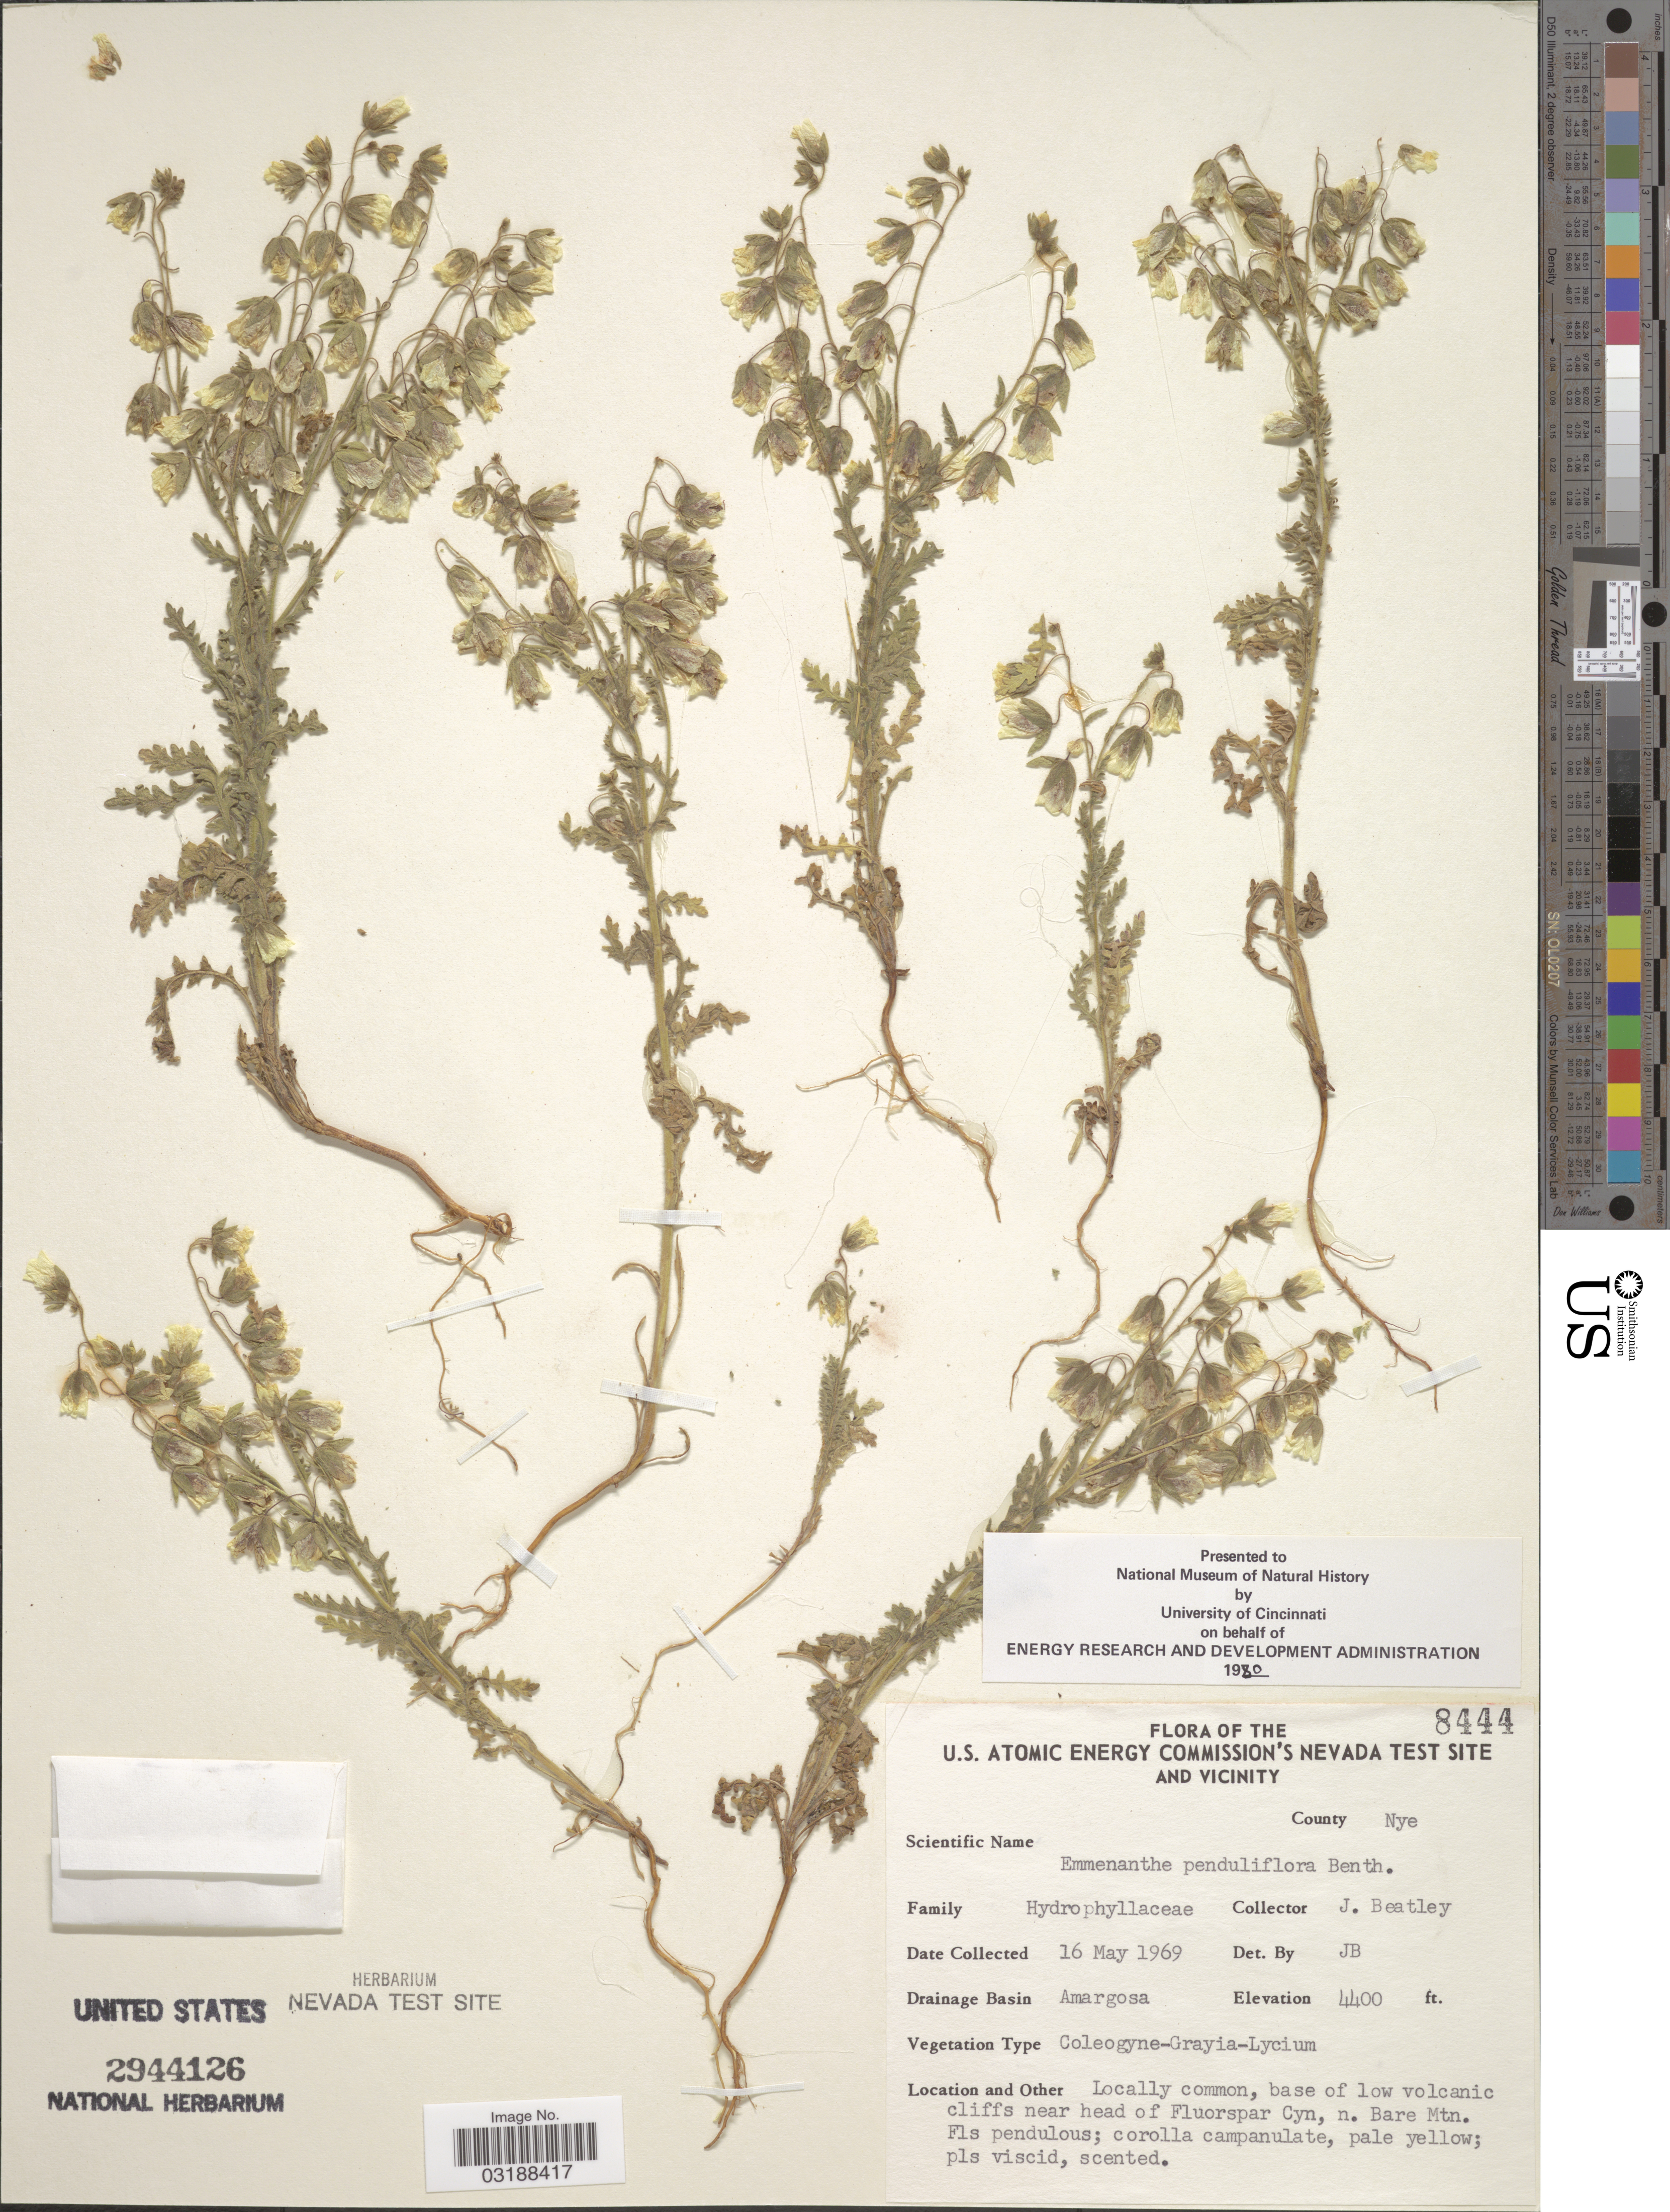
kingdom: Plantae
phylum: Tracheophyta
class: Magnoliopsida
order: Boraginales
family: Hydrophyllaceae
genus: Emmenanthe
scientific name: Emmenanthe penduliflora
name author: Benth.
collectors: J. C. Beatley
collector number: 8444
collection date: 1969-05-16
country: United States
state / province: Nevada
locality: U.S. Atomic Energy Commission's Nevada Test Site and Vicinity. County Nye. Drainage Basin Amargosa. Locally common, base of low volcanic cliffs near head of Fluorspar Cyn, n. Bare Mtn.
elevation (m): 1341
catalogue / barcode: US 2944126